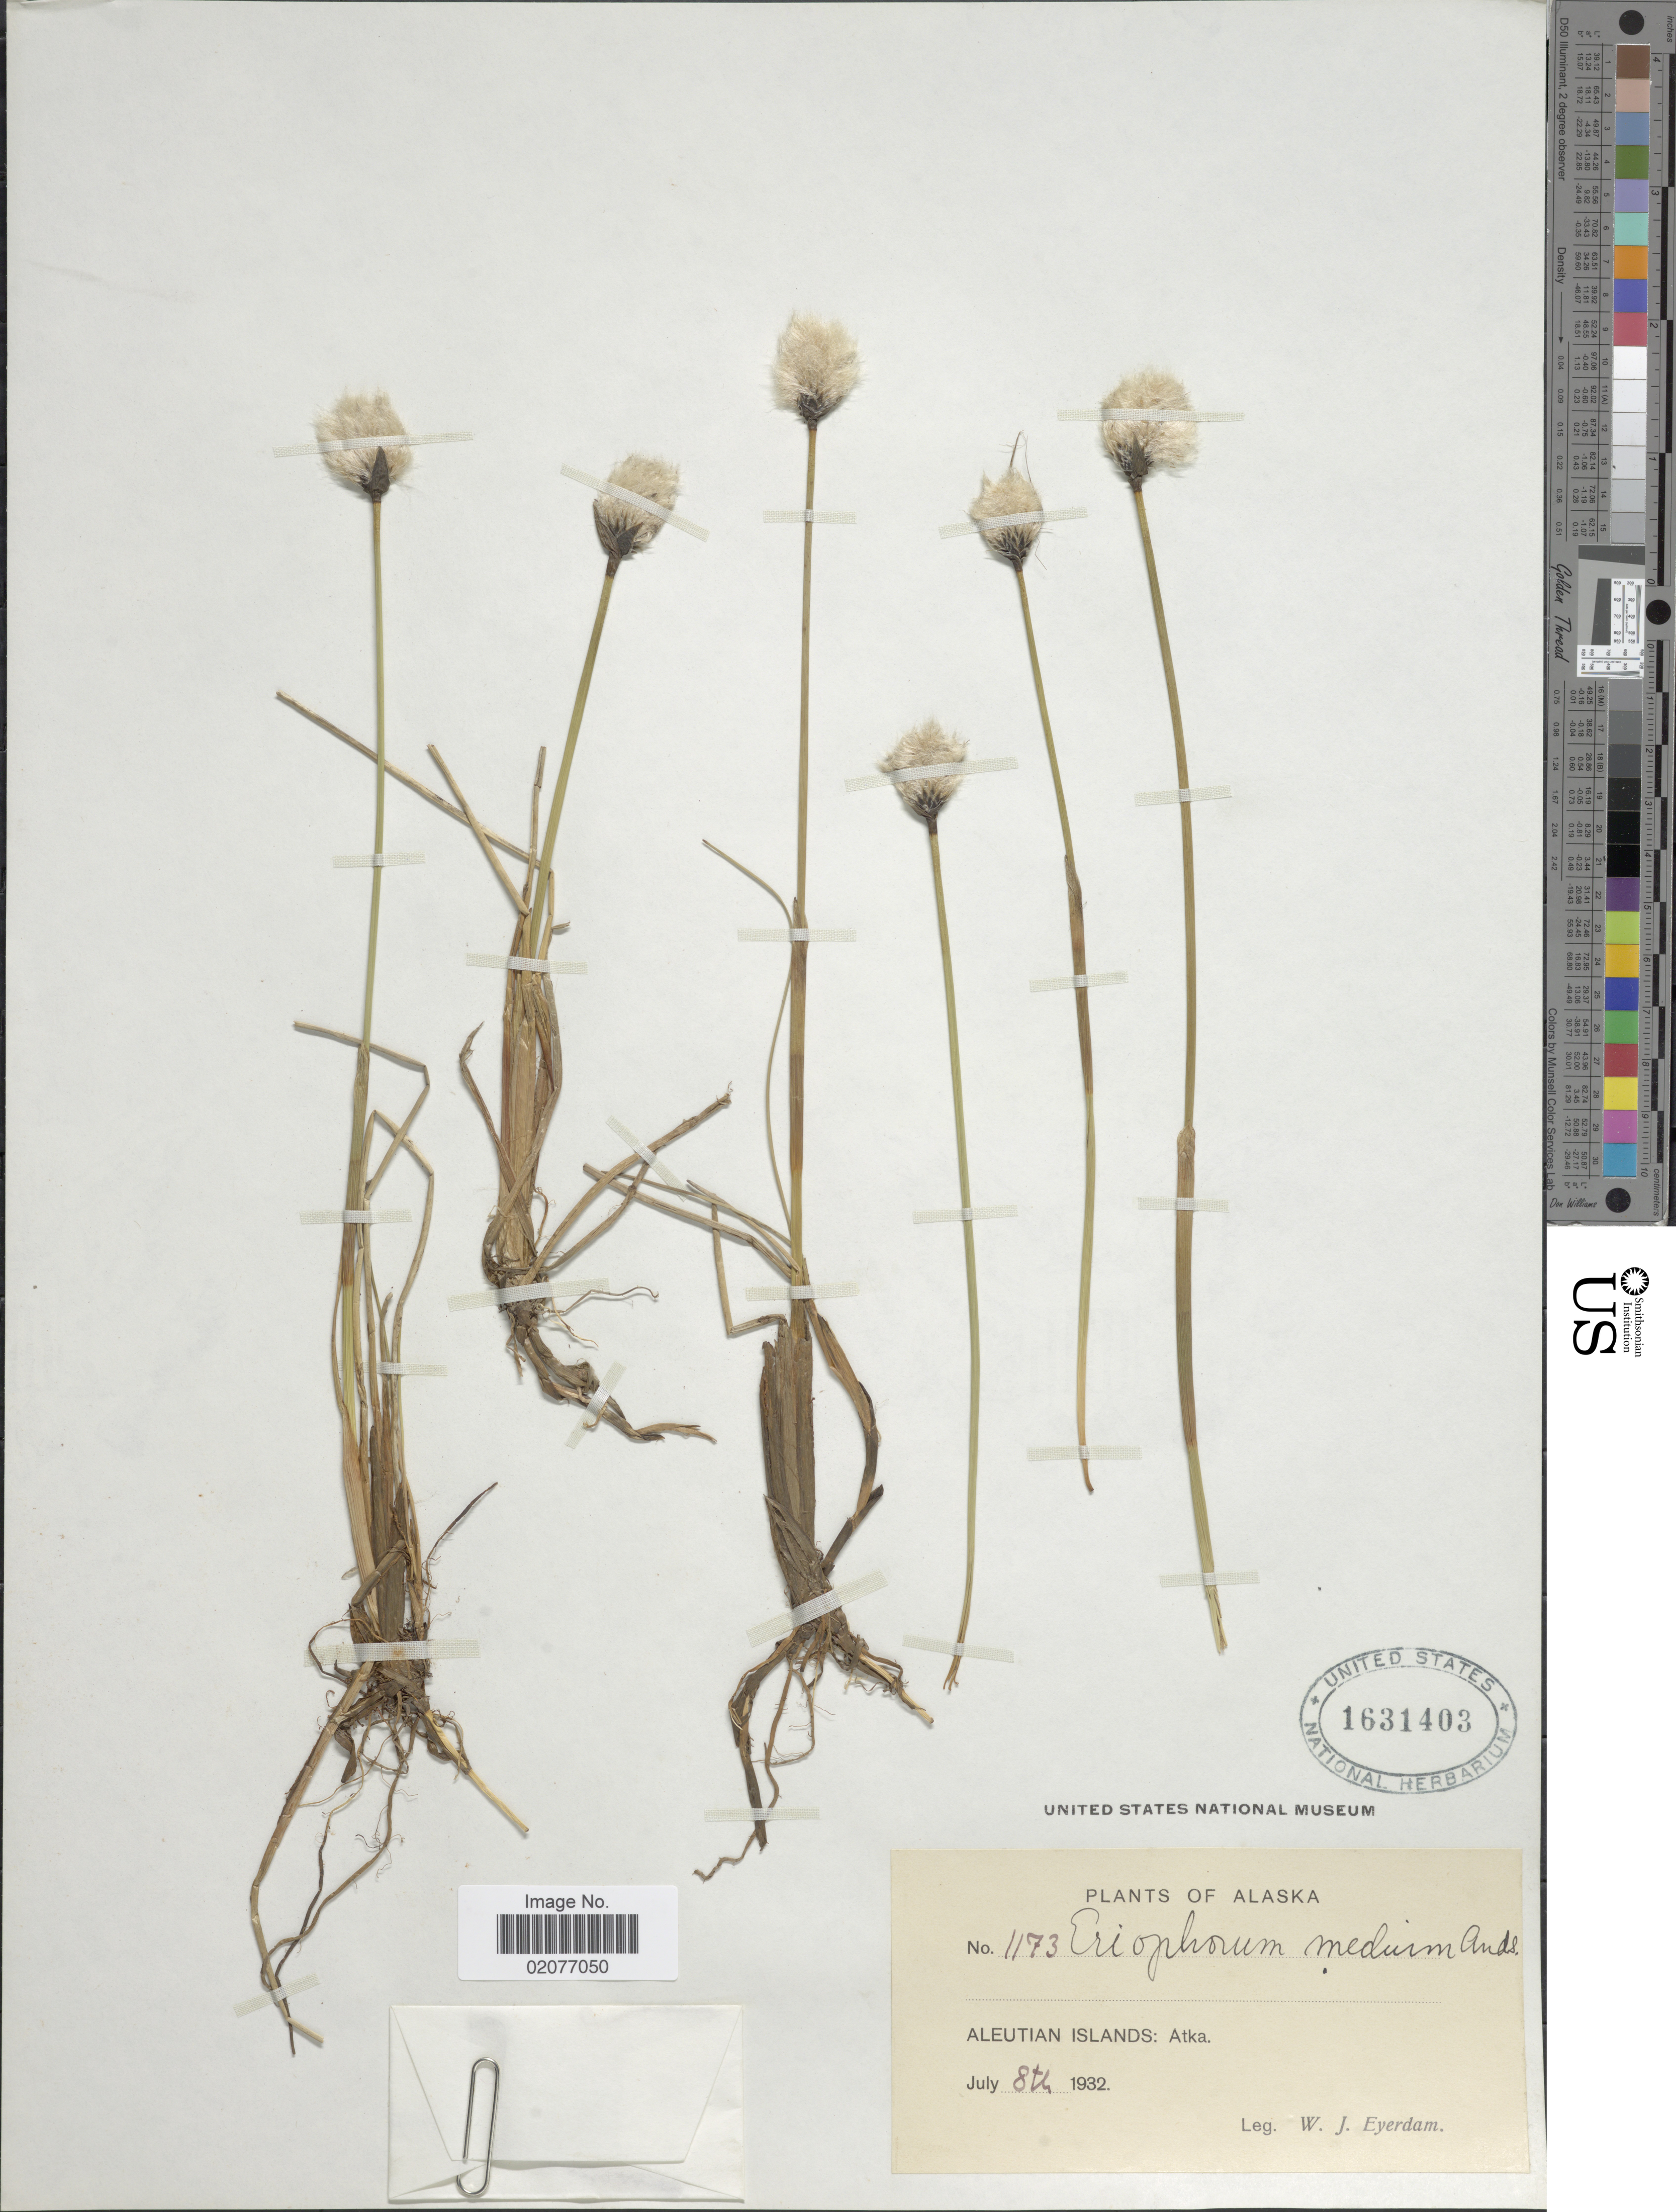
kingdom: Plantae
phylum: Tracheophyta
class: Liliopsida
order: Poales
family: Cyperaceae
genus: Eriophorum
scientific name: Eriophorum x medium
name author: Andersson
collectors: W. J. Eyerdam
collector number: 1173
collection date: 1932-07-08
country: United States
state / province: Alaska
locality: Aleutian Island: Atka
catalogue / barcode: US 1631403